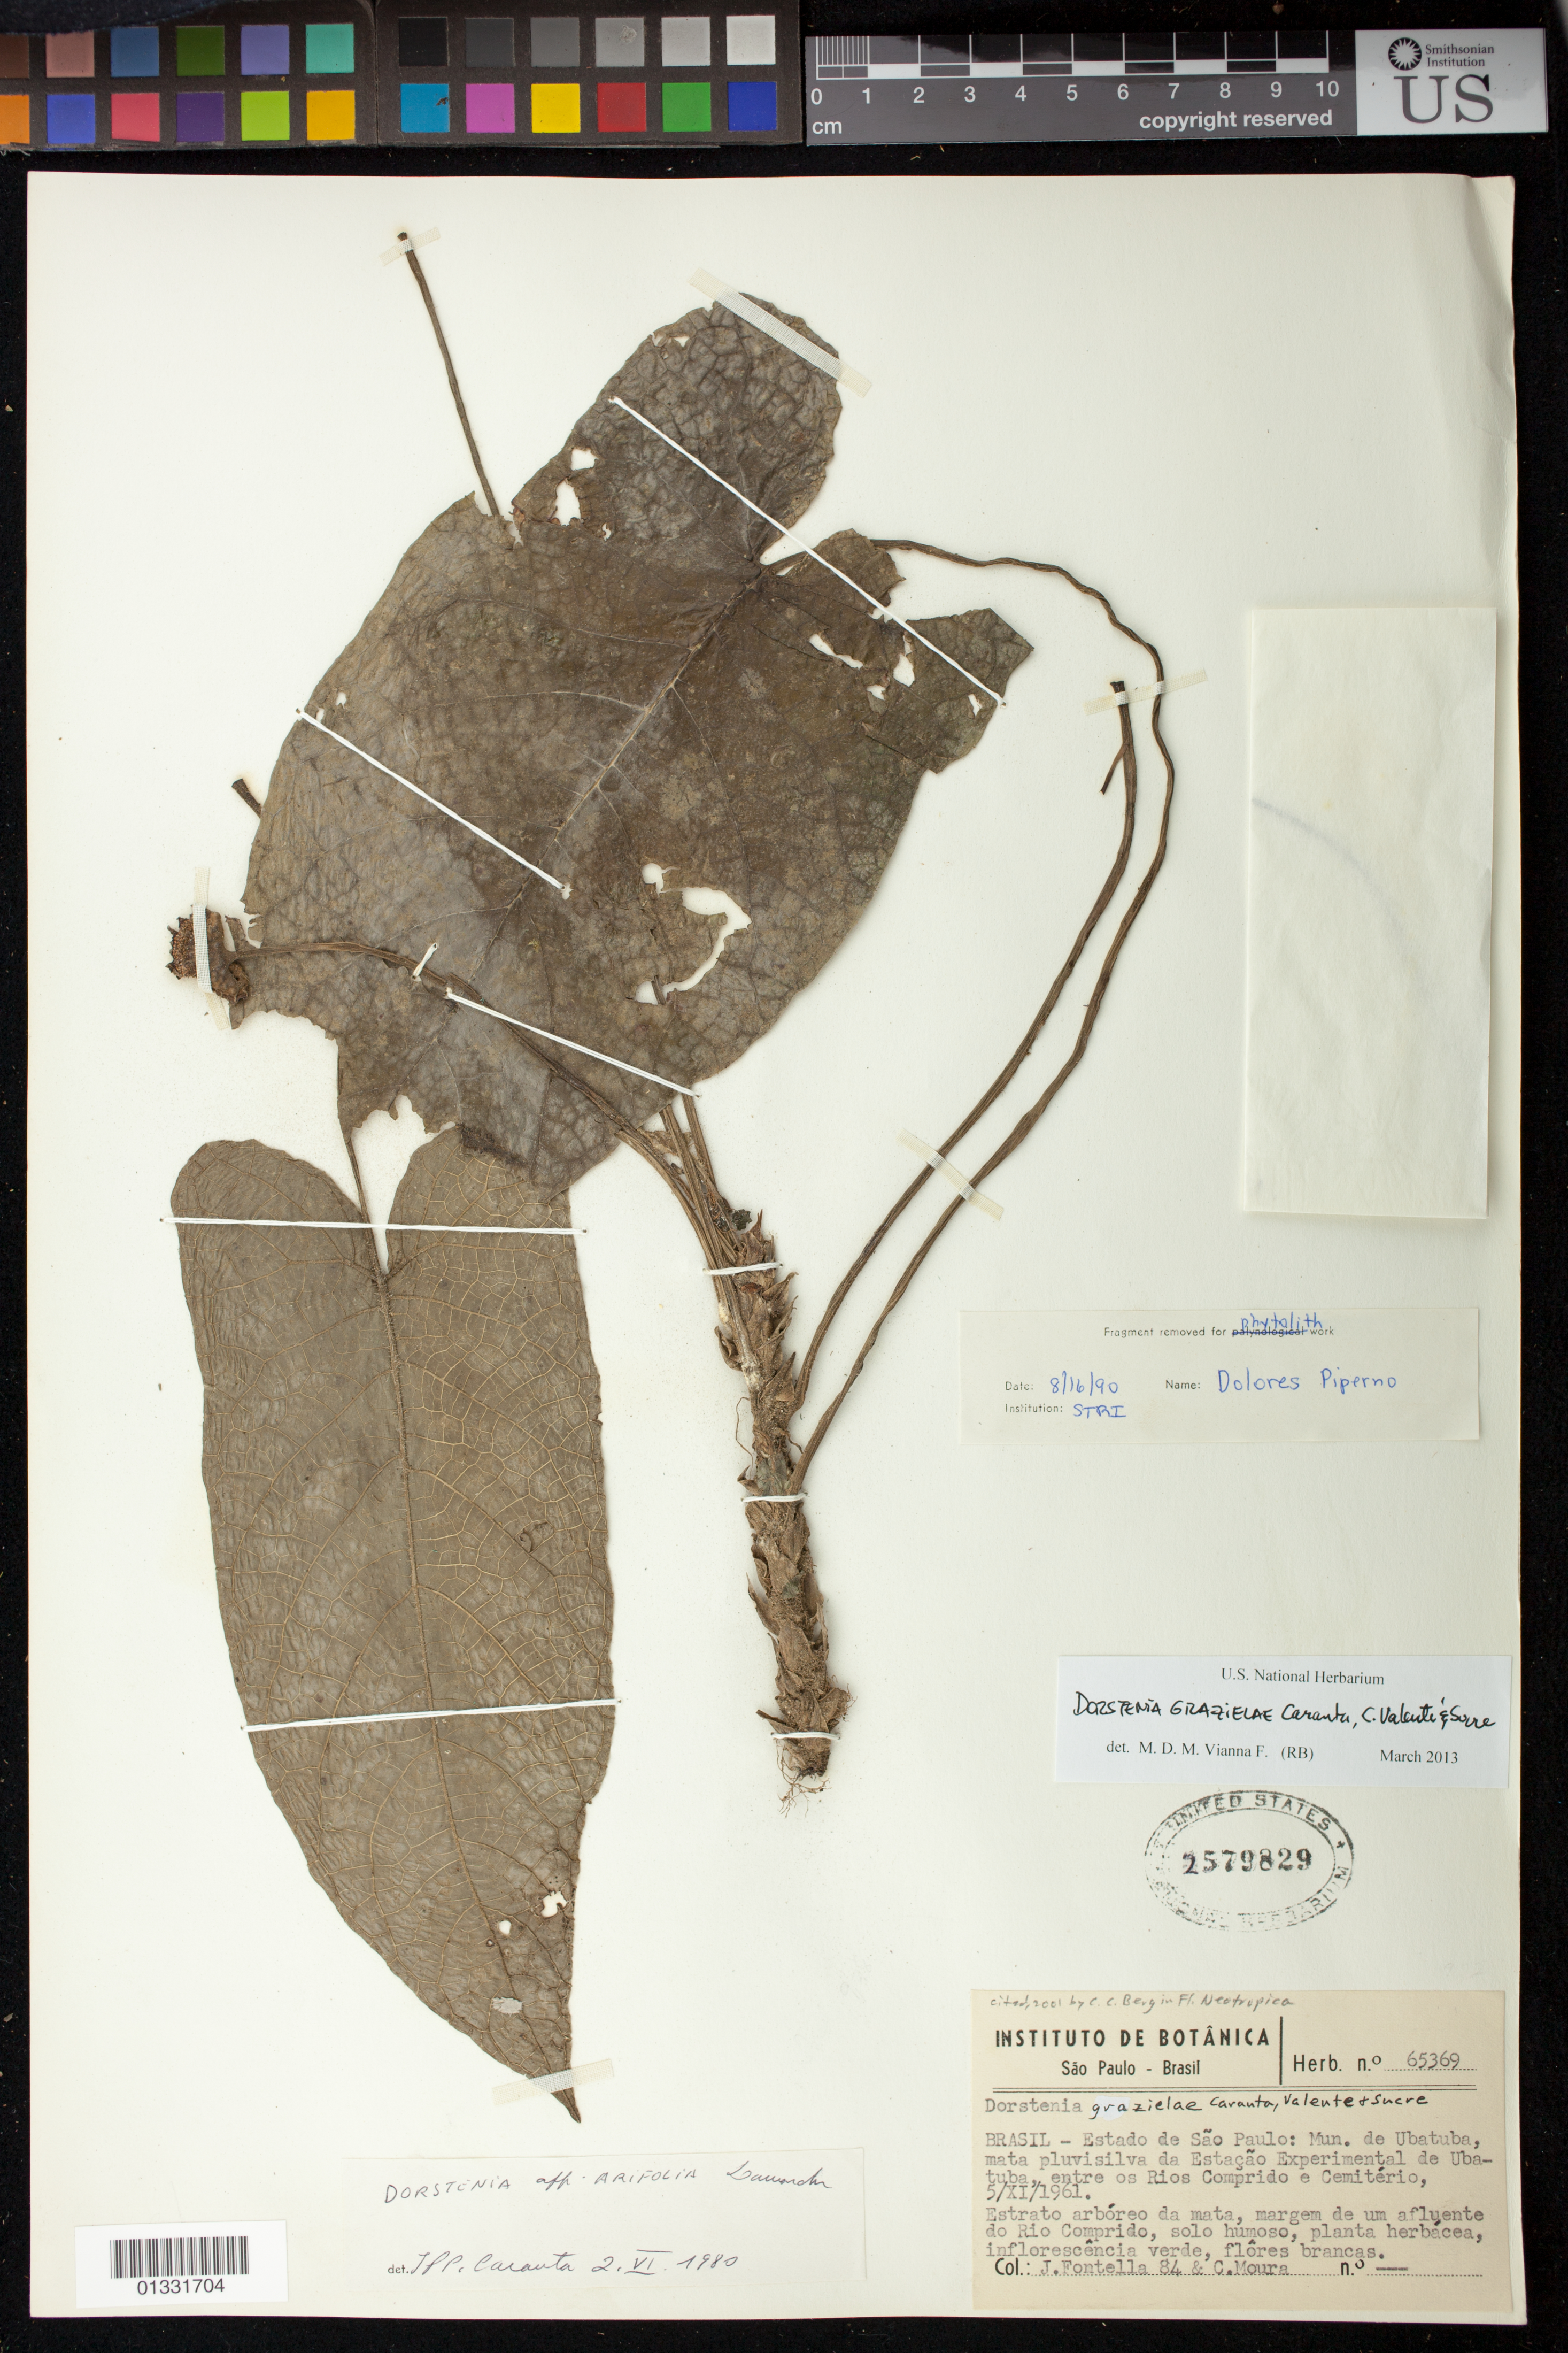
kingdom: Plantae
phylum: Tracheophyta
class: Magnoliopsida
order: Rosales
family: Moraceae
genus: Dorstenia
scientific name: Dorstenia grazielae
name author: Carauta et al.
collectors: J. Fontella & C. A. Moura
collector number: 84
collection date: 1961-11-05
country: Brazil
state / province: São Paulo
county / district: Ubatuba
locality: Estação Experimental de Ubatuba entre os Rios Comprido e Cemitério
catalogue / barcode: US 2579829